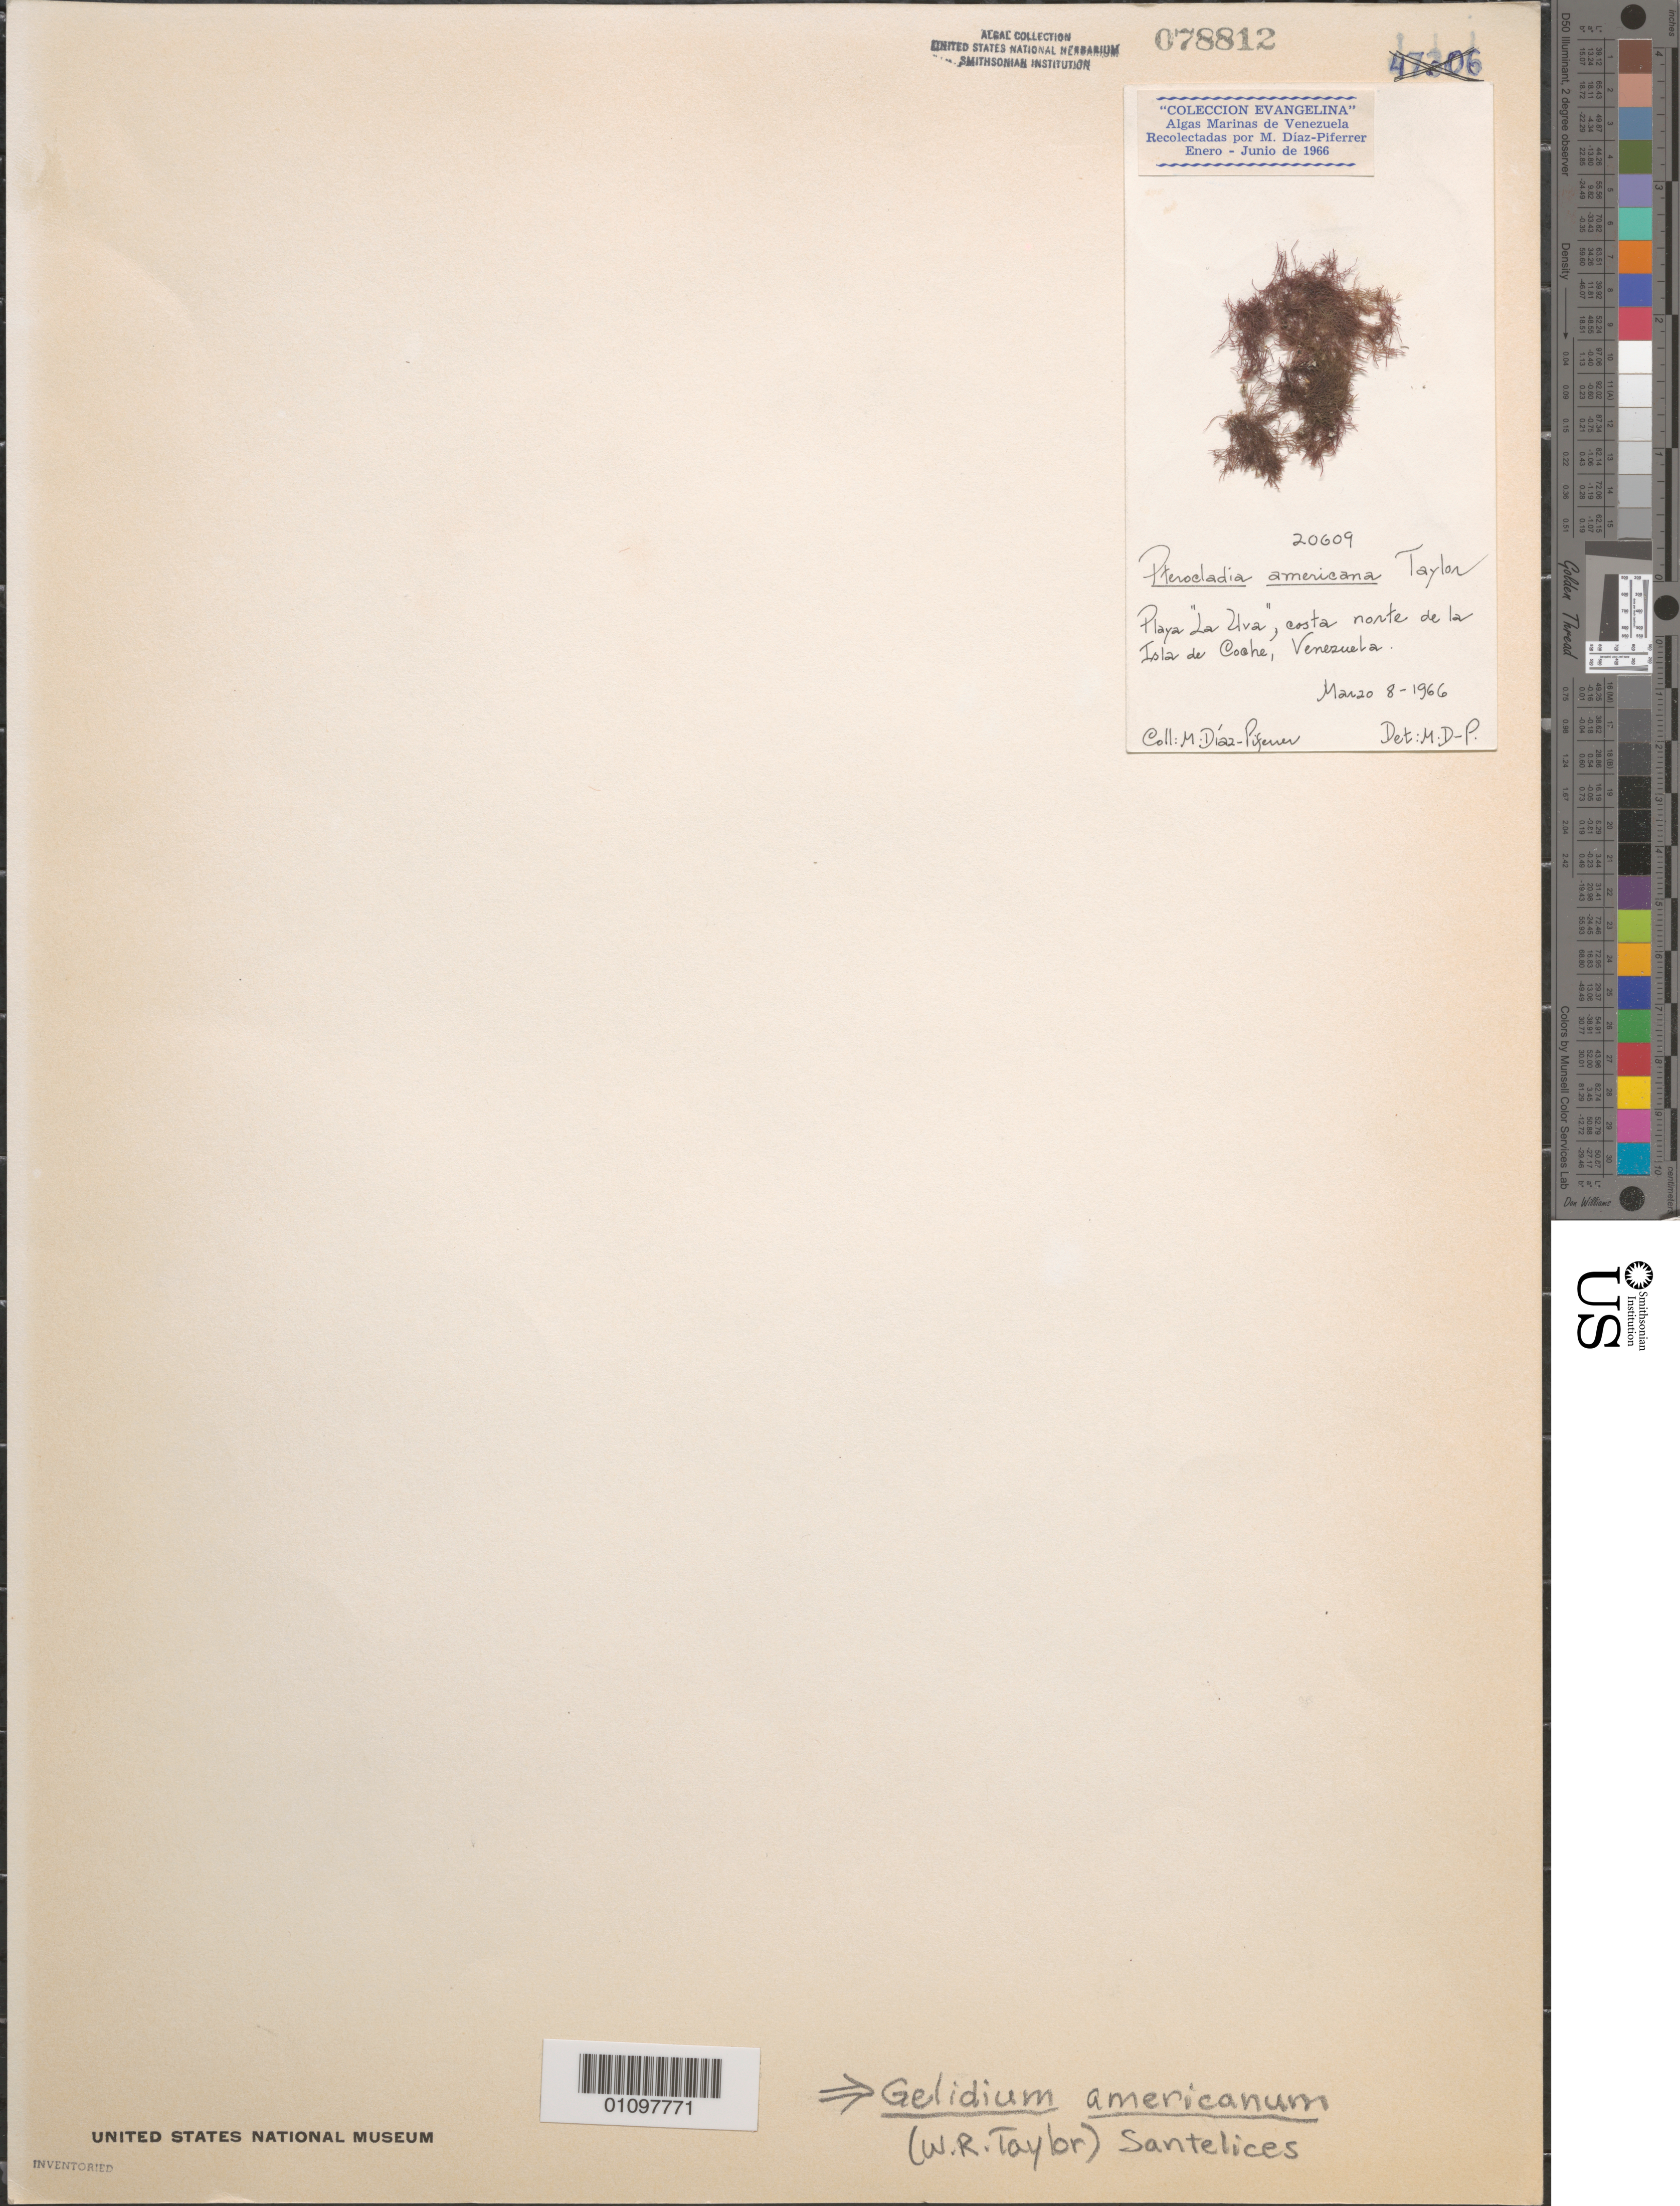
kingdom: Plantae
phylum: Rhodophyta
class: Florideophyceae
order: Gelidiales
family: Gelidiaceae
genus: Gelidium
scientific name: Gelidium americanum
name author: (W.R. Taylor) Santelices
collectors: M. Diaz-Piferrer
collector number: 20609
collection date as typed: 08 Mar 1966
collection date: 1966-03-08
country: Venezuela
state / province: Nueva Esparta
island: Coche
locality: Playa La Uva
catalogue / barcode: US 78812